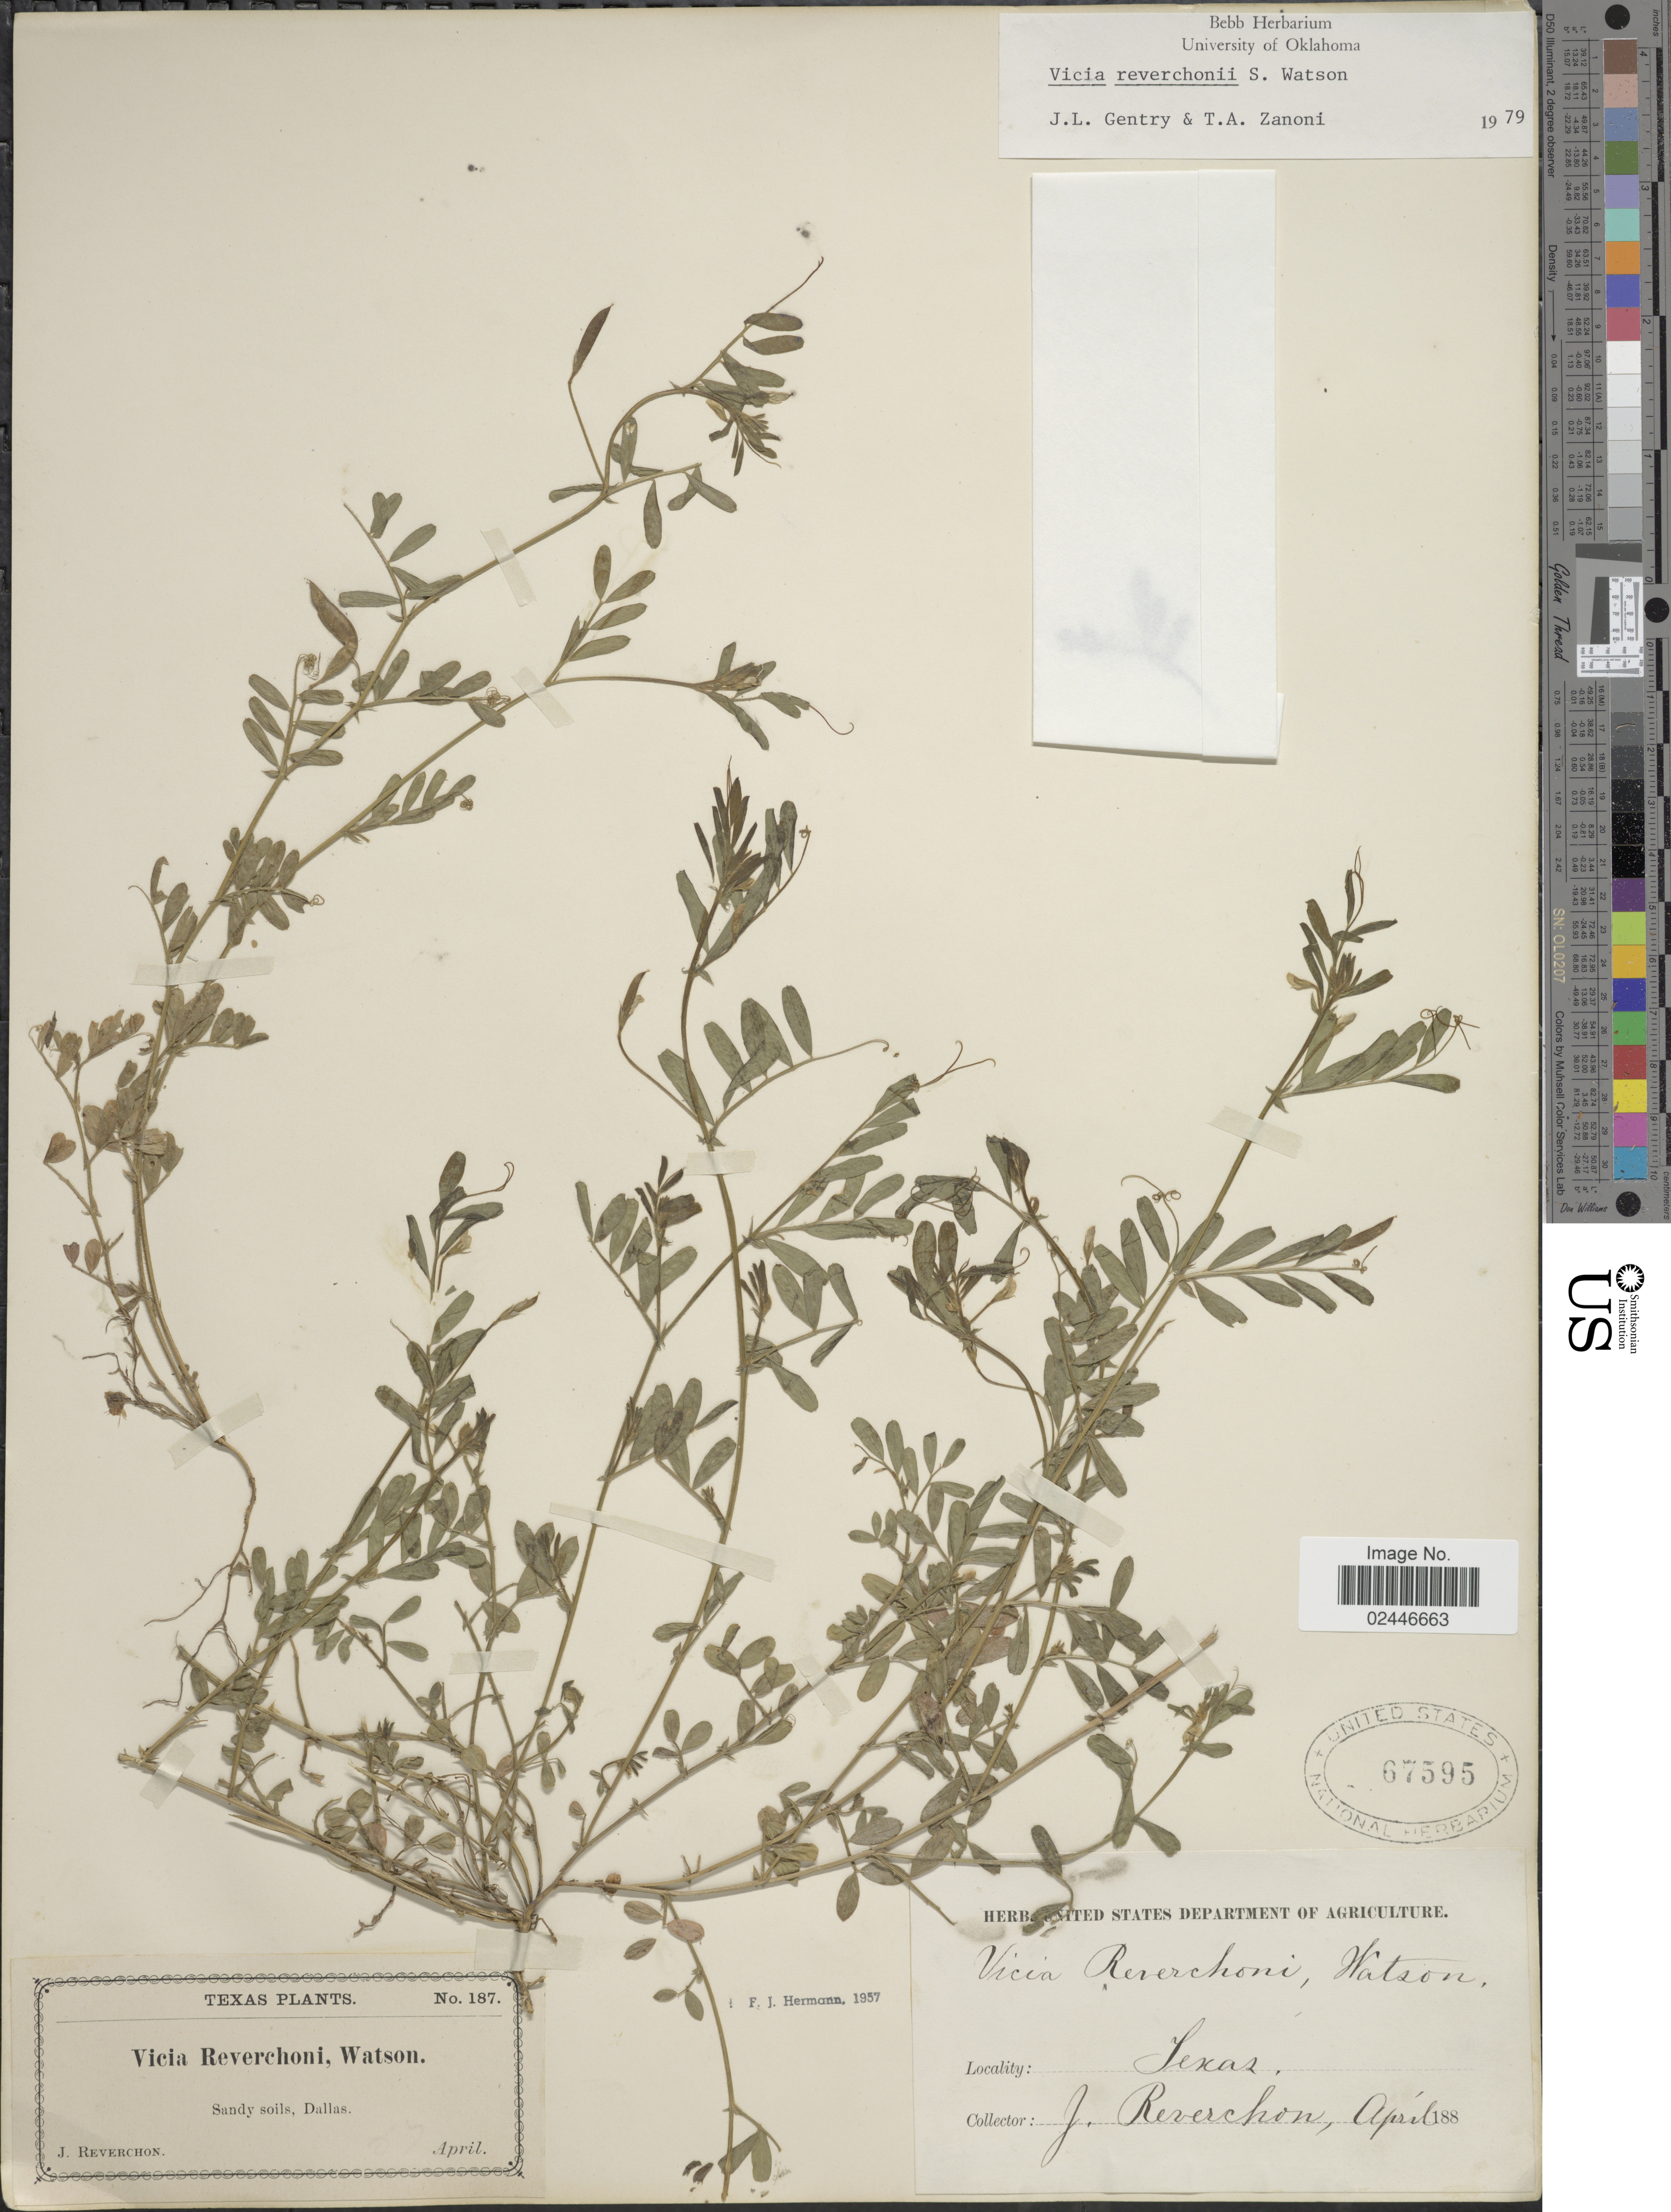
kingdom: Plantae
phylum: Tracheophyta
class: Magnoliopsida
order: Fabales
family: Fabaceae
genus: Vicia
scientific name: Vicia reverchonii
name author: S. Watson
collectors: J. Reverchon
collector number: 187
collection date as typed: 188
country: United States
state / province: Texas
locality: Dallas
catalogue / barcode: US 67595